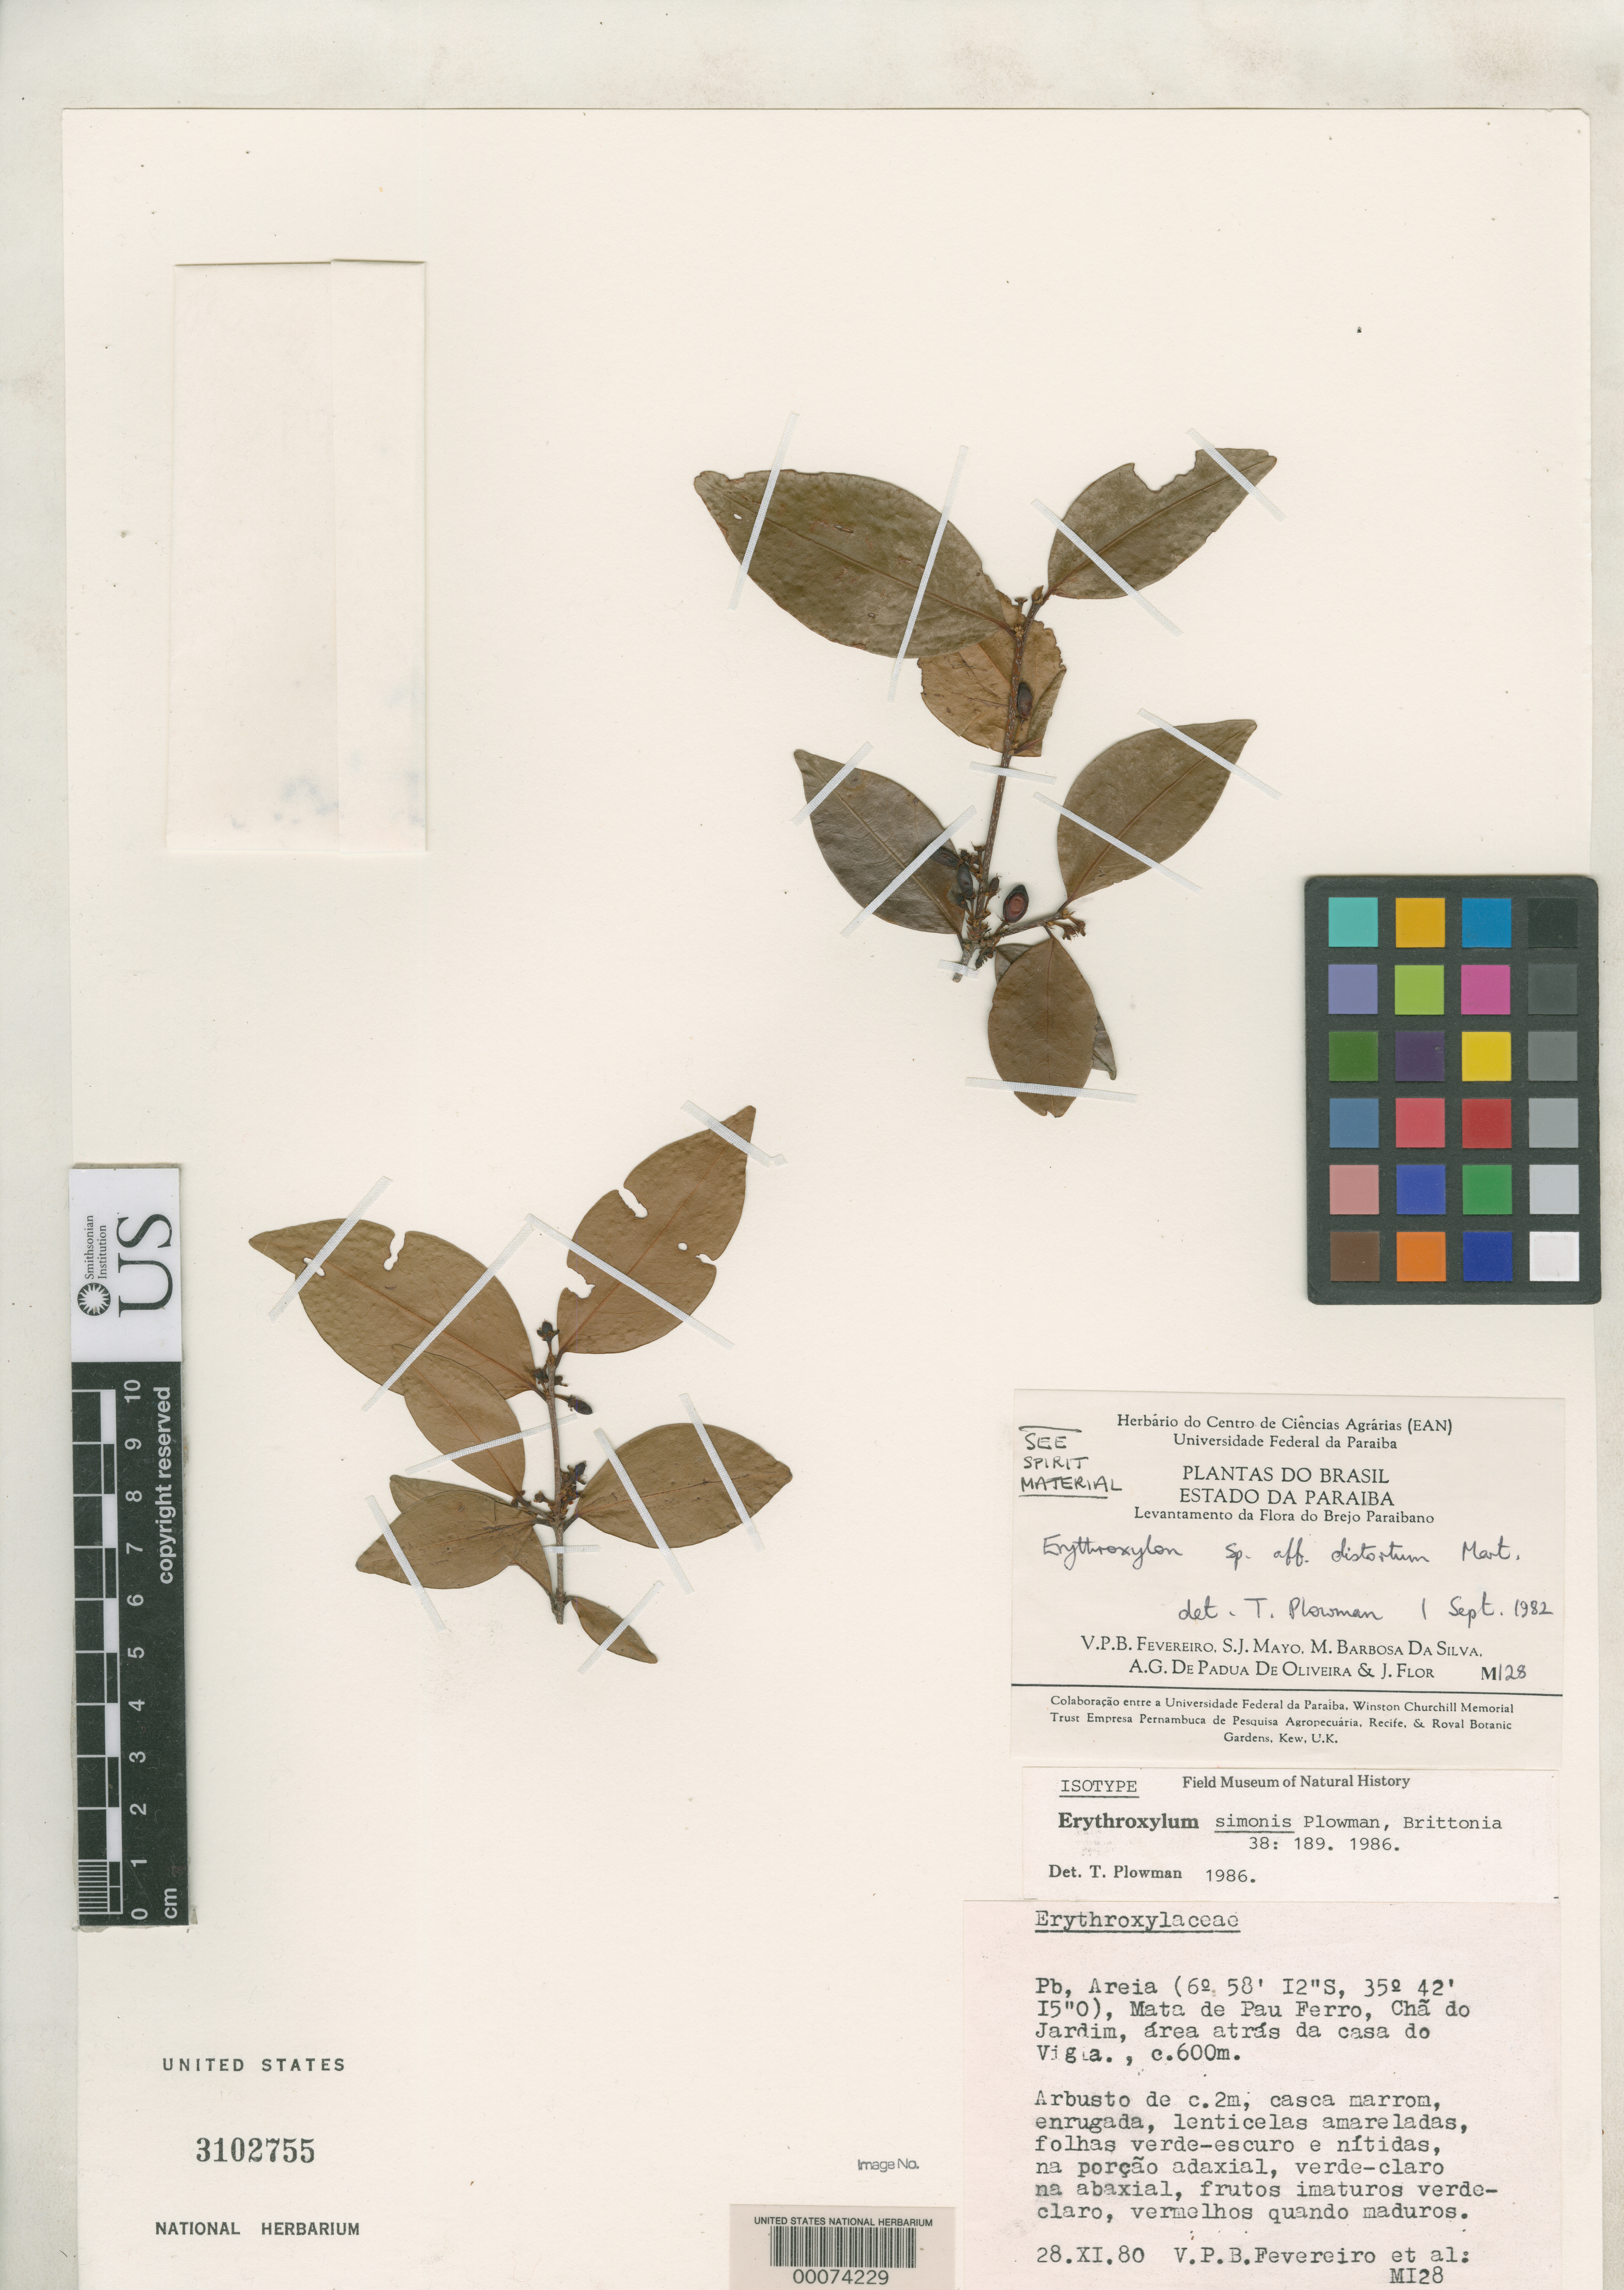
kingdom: Plantae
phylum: Tracheophyta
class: Magnoliopsida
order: Malpighiales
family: Erythroxylaceae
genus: Erythroxylum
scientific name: Erythroxylum simonis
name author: Plowman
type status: Isotype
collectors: V. Fevereiro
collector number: M 128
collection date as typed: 28 Nov 1980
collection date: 1980-11-28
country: Brazil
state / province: Paraíba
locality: Areia, Mata de Pau Ferro, Cha do Jardim, area Atras da Casa do Vigia.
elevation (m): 600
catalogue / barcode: US 3102755